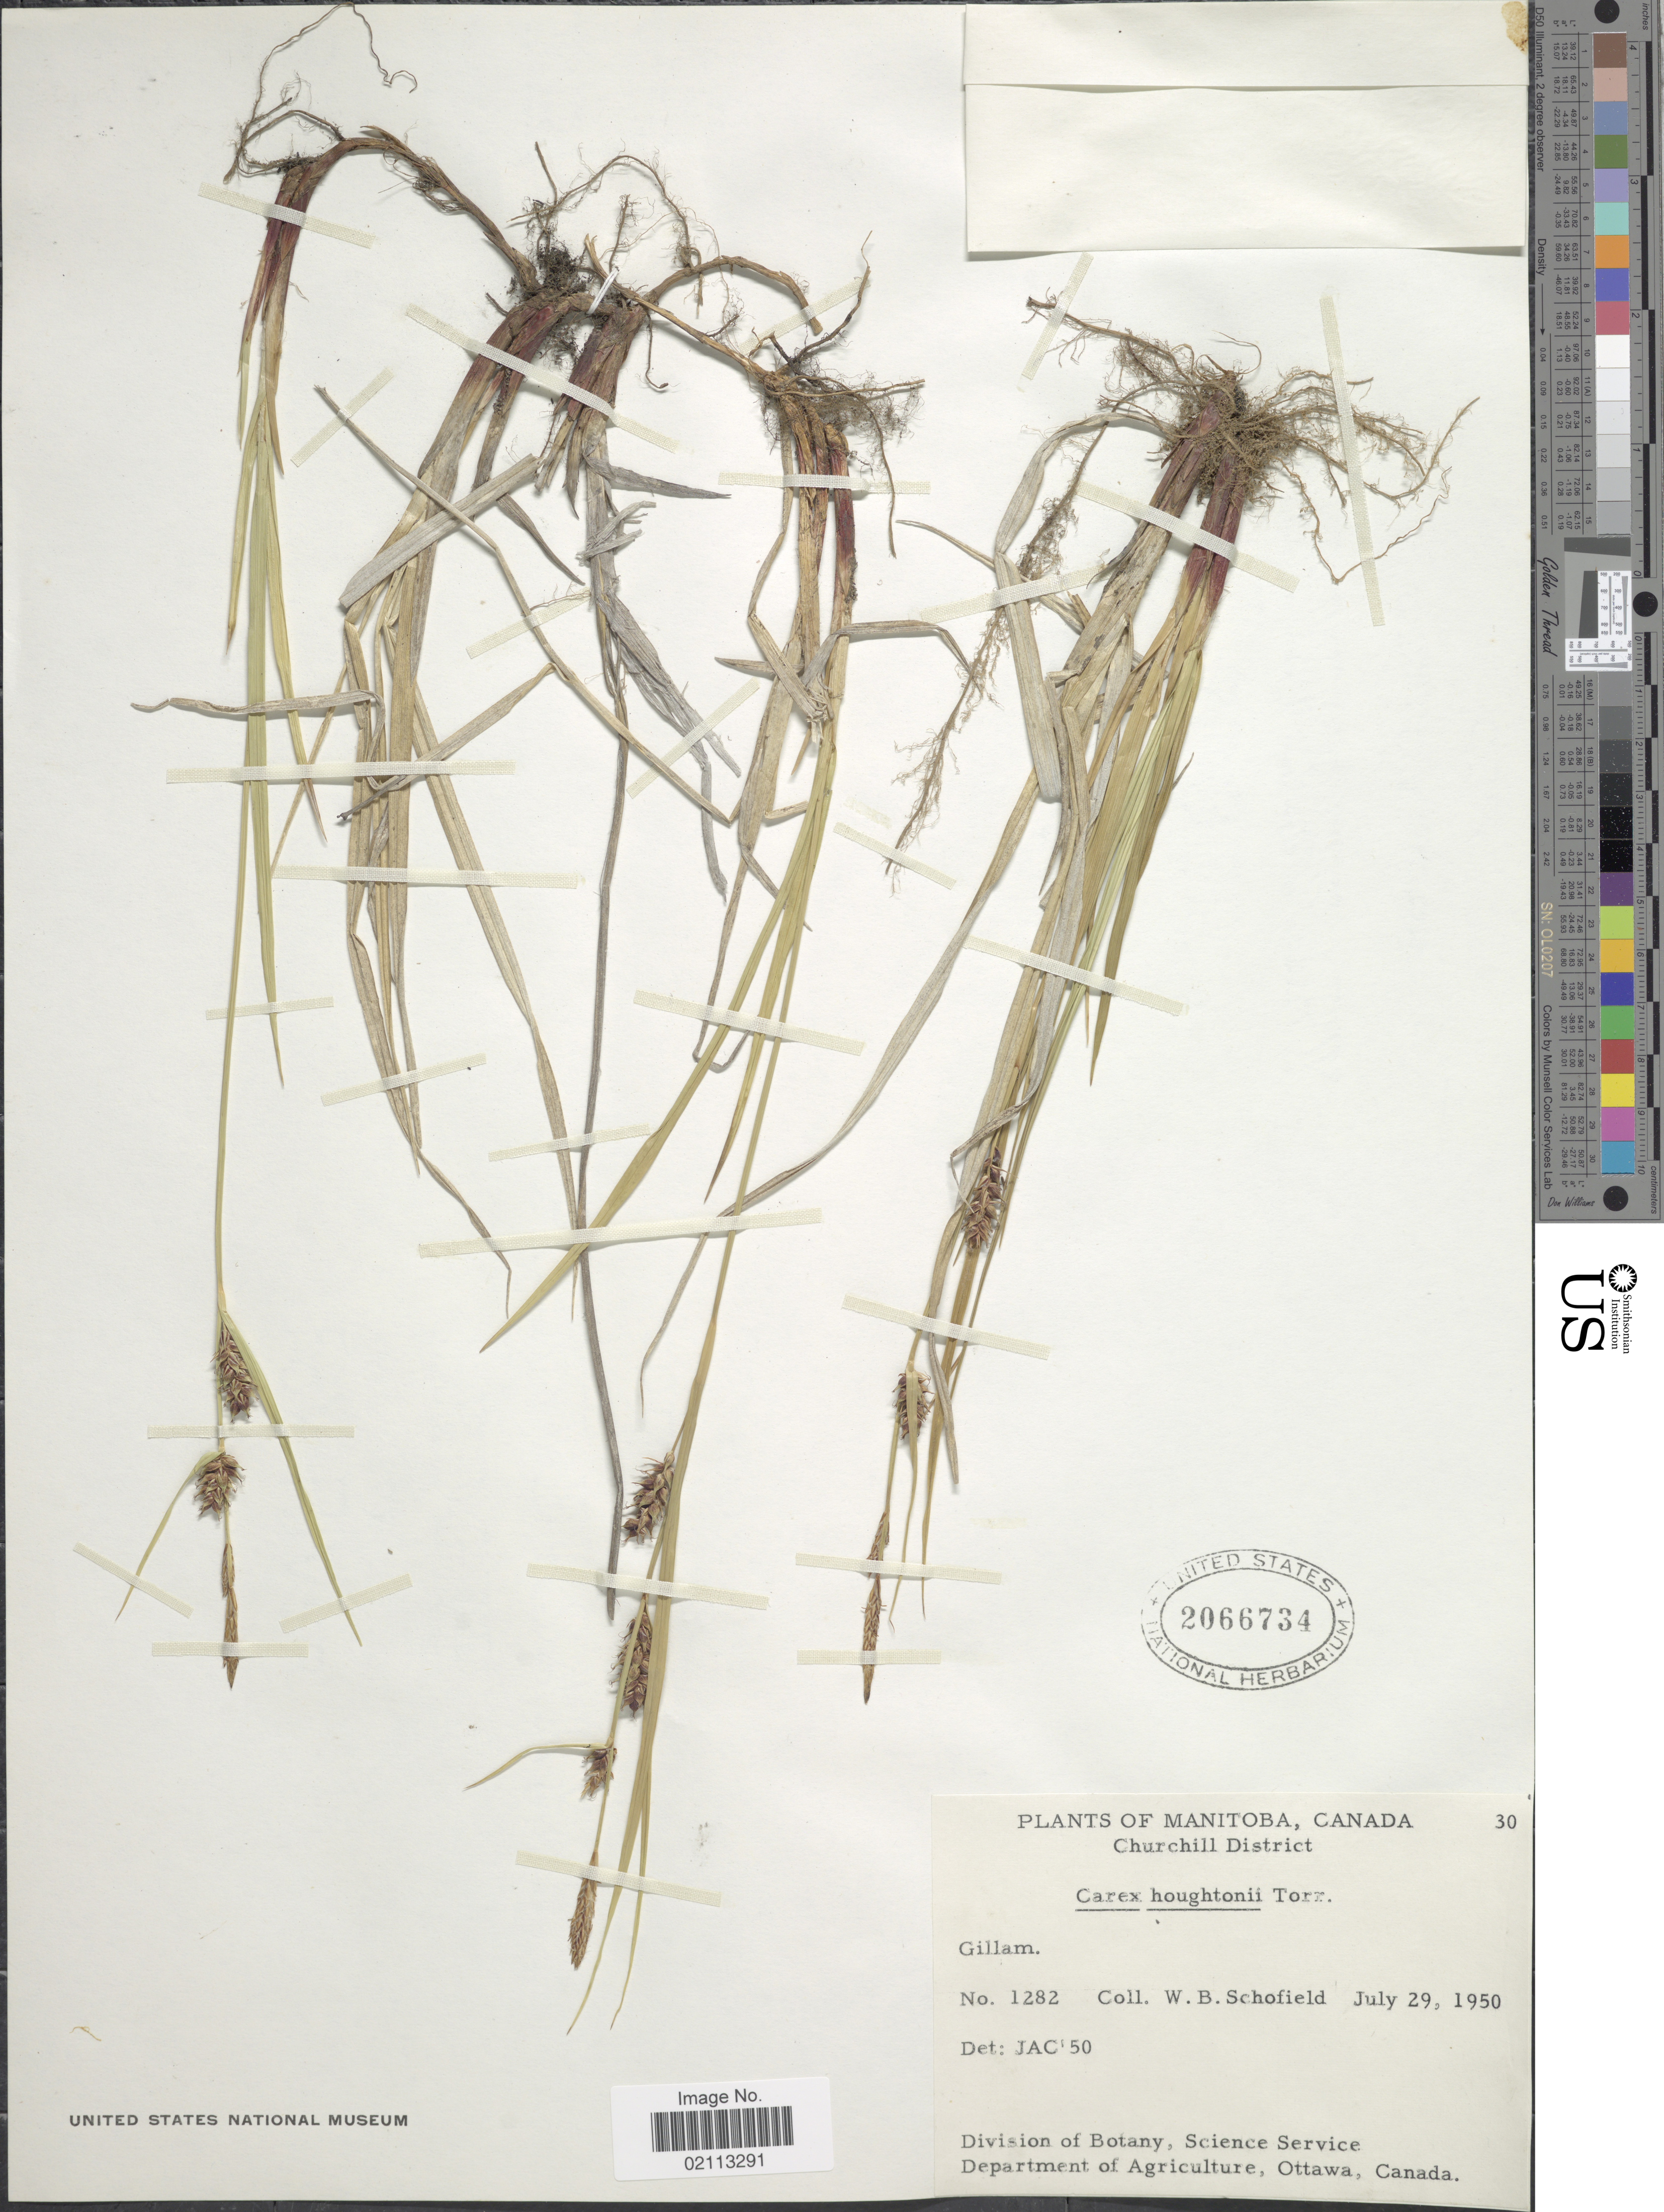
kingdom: Plantae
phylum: Tracheophyta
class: Liliopsida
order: Poales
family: Cyperaceae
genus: Carex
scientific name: Carex houghtoniana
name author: Torr. ex Dewey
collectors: W. Schofield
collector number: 1282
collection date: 1950-07-29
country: Canada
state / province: Manitoba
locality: Churchill District, Gillam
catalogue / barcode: US 2066734